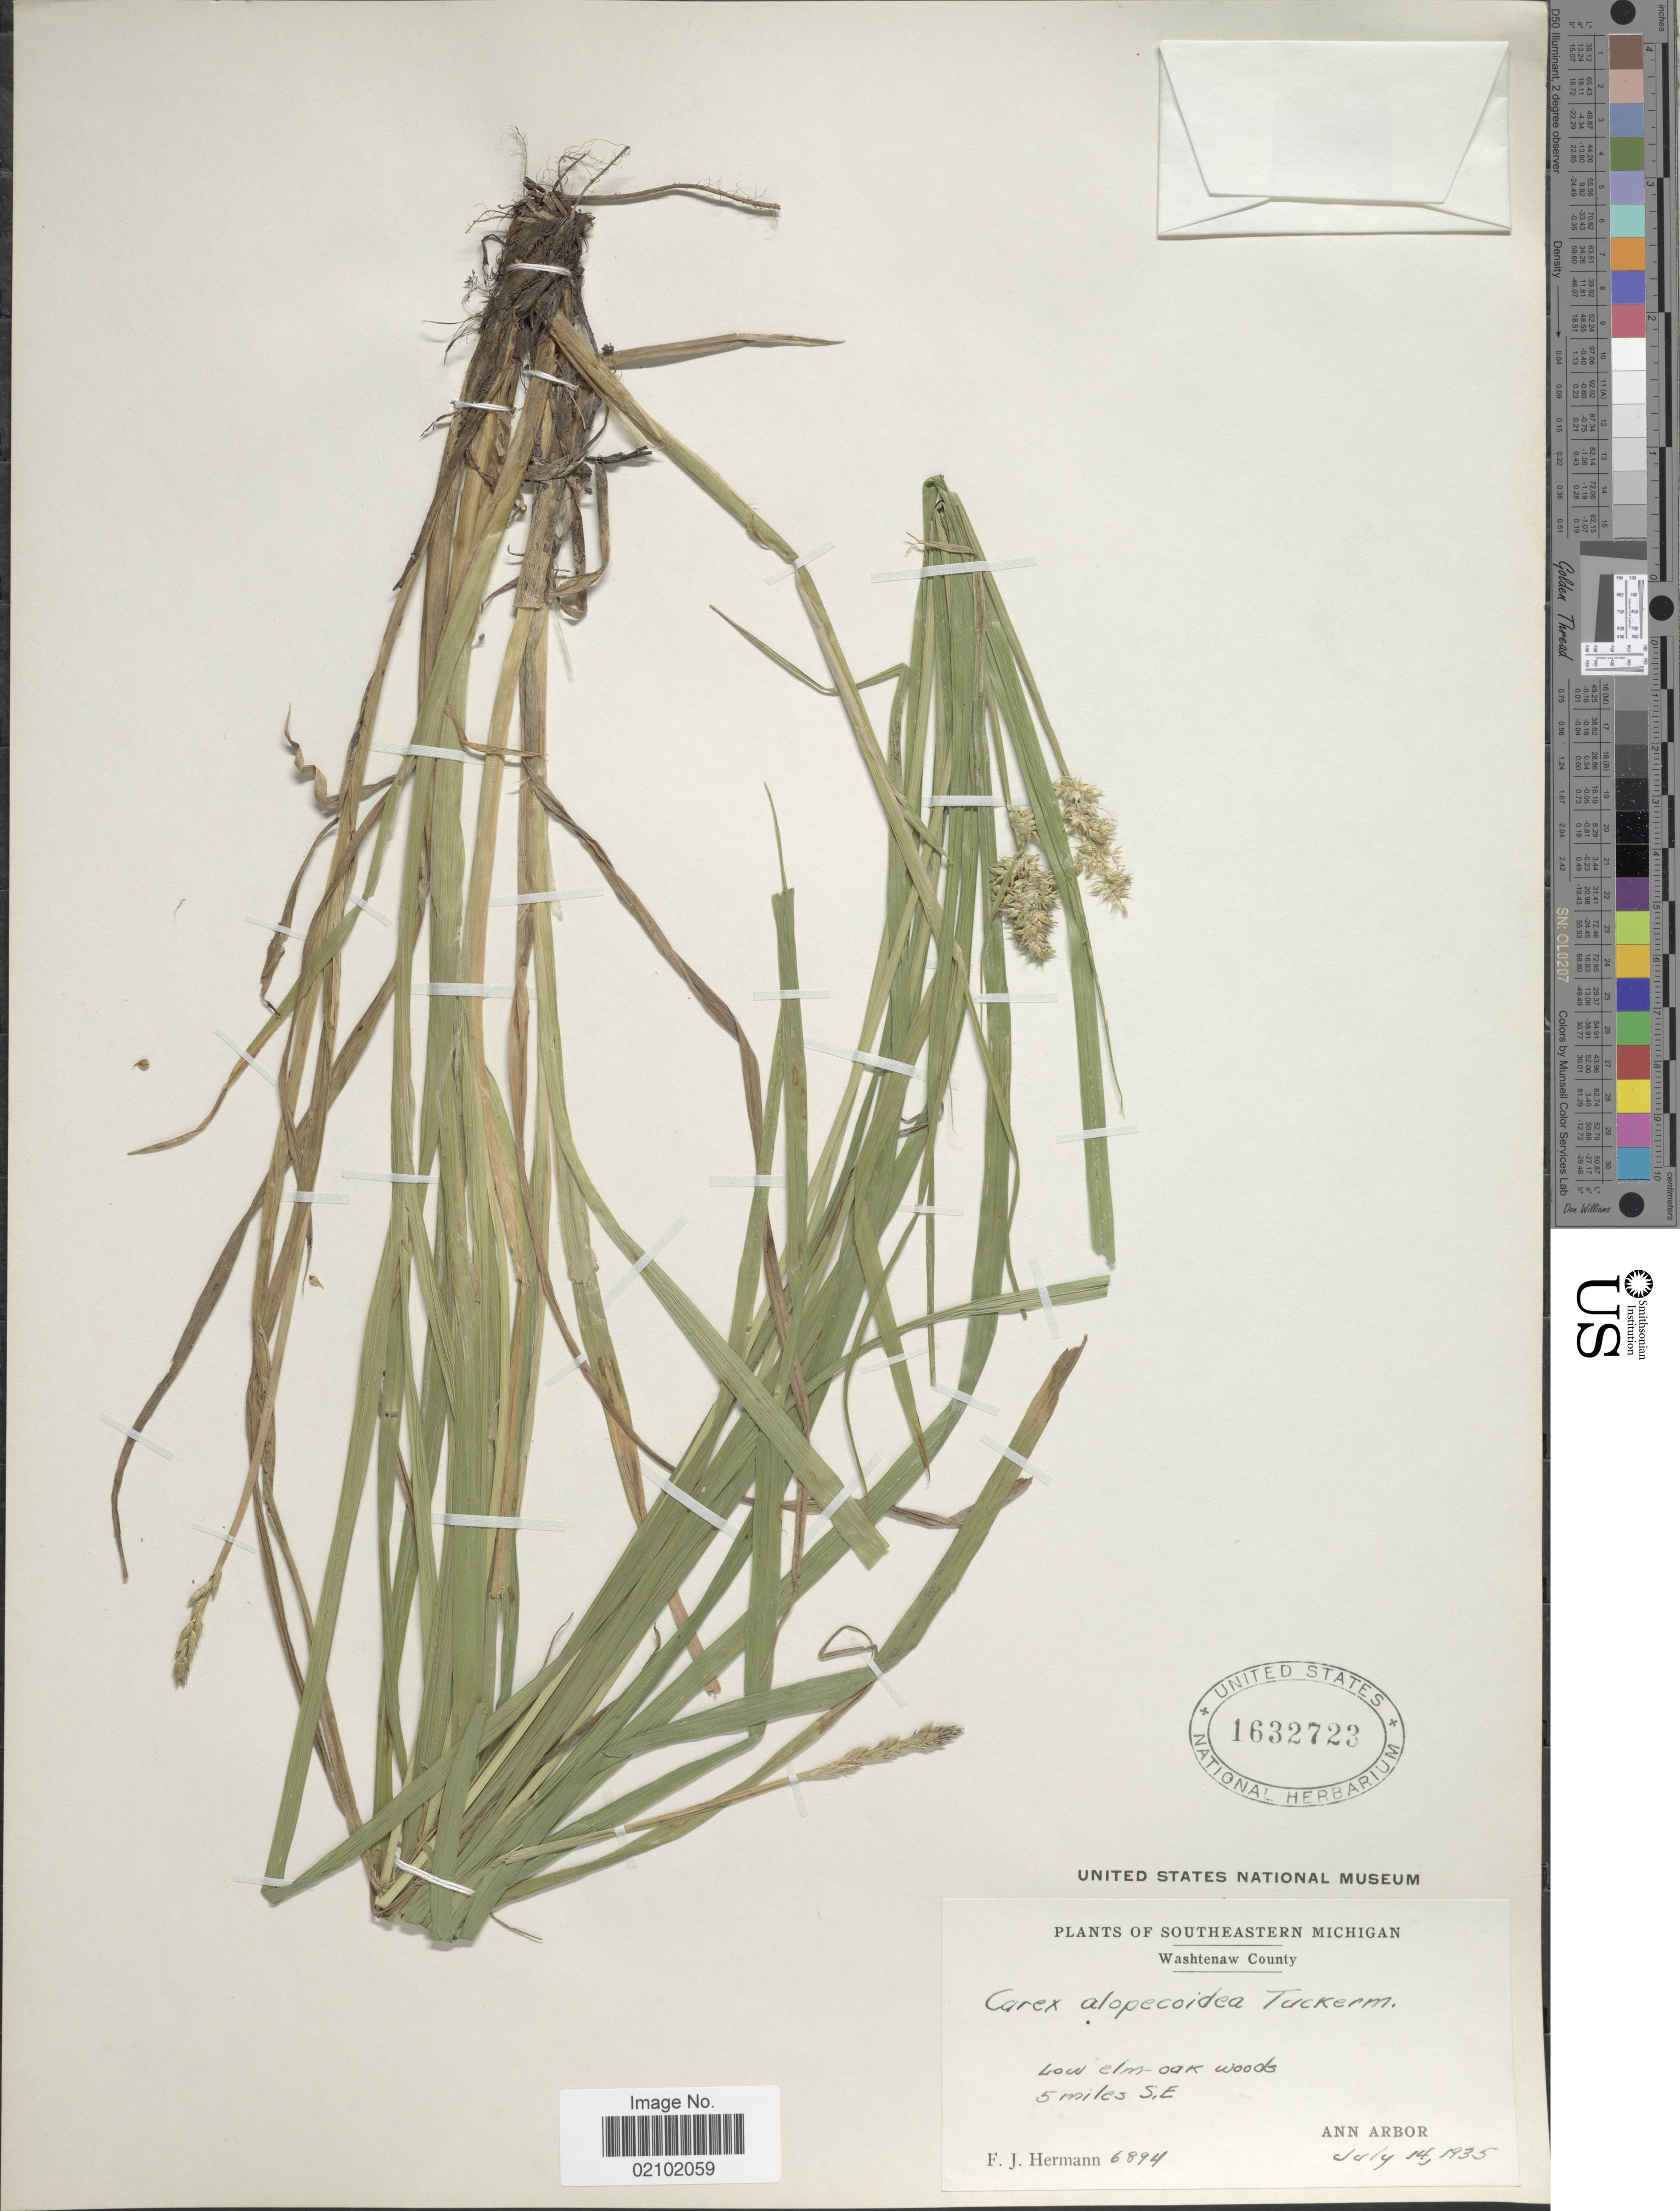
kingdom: Plantae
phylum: Tracheophyta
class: Liliopsida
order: Poales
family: Cyperaceae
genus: Carex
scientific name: Carex alopecoidea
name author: Tuck.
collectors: F. J. Hermann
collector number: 6894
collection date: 1935-07-14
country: United States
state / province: Michigan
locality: Southeastern Michigan. Washtenaw County. 5 miles S.E. Ann Arbor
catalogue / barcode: US 1632723